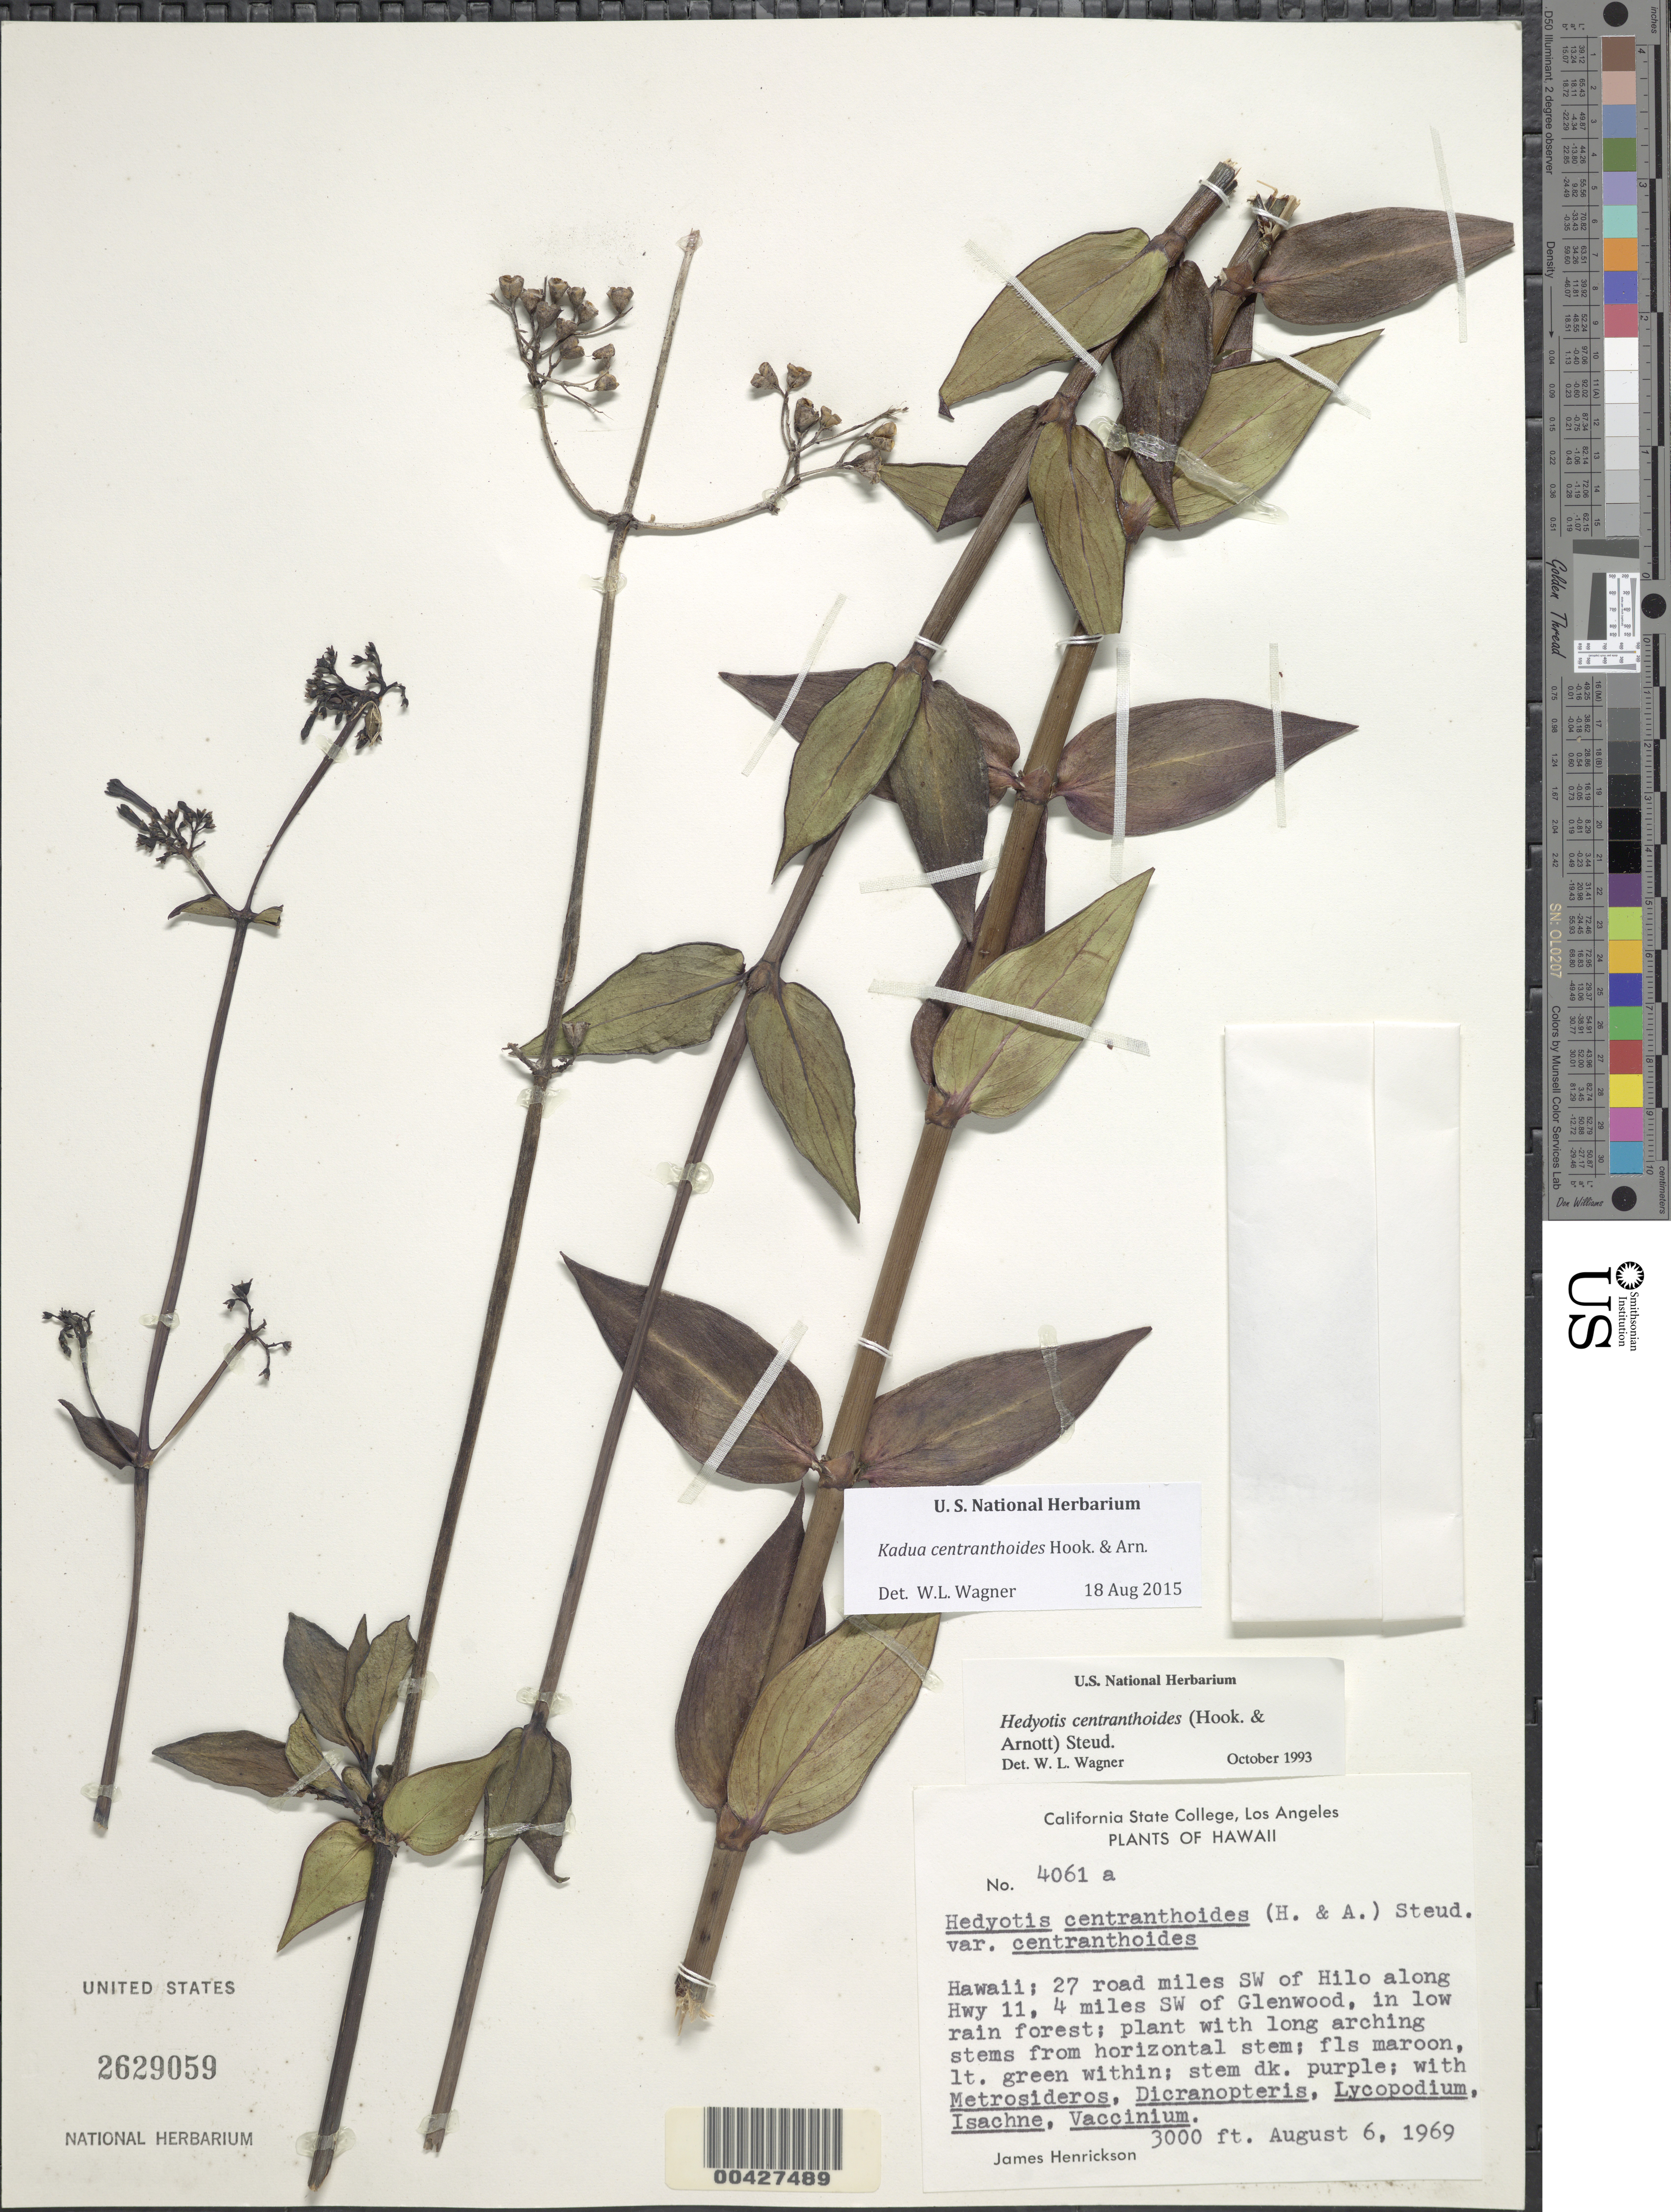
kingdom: Plantae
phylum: Tracheophyta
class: Magnoliopsida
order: Gentianales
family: Rubiaceae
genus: Kadua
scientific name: Kadua centranthoides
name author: Hook. & Arn.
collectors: J. S. Henrickson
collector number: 4061a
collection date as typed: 6 Aug 1969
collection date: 1969-08-06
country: United States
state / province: Hawaii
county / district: Hawaii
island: Hawaii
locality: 27 road miles SW of Hilo along Hwy 11, 4 miles SW of Glenwood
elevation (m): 914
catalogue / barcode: US 2629059